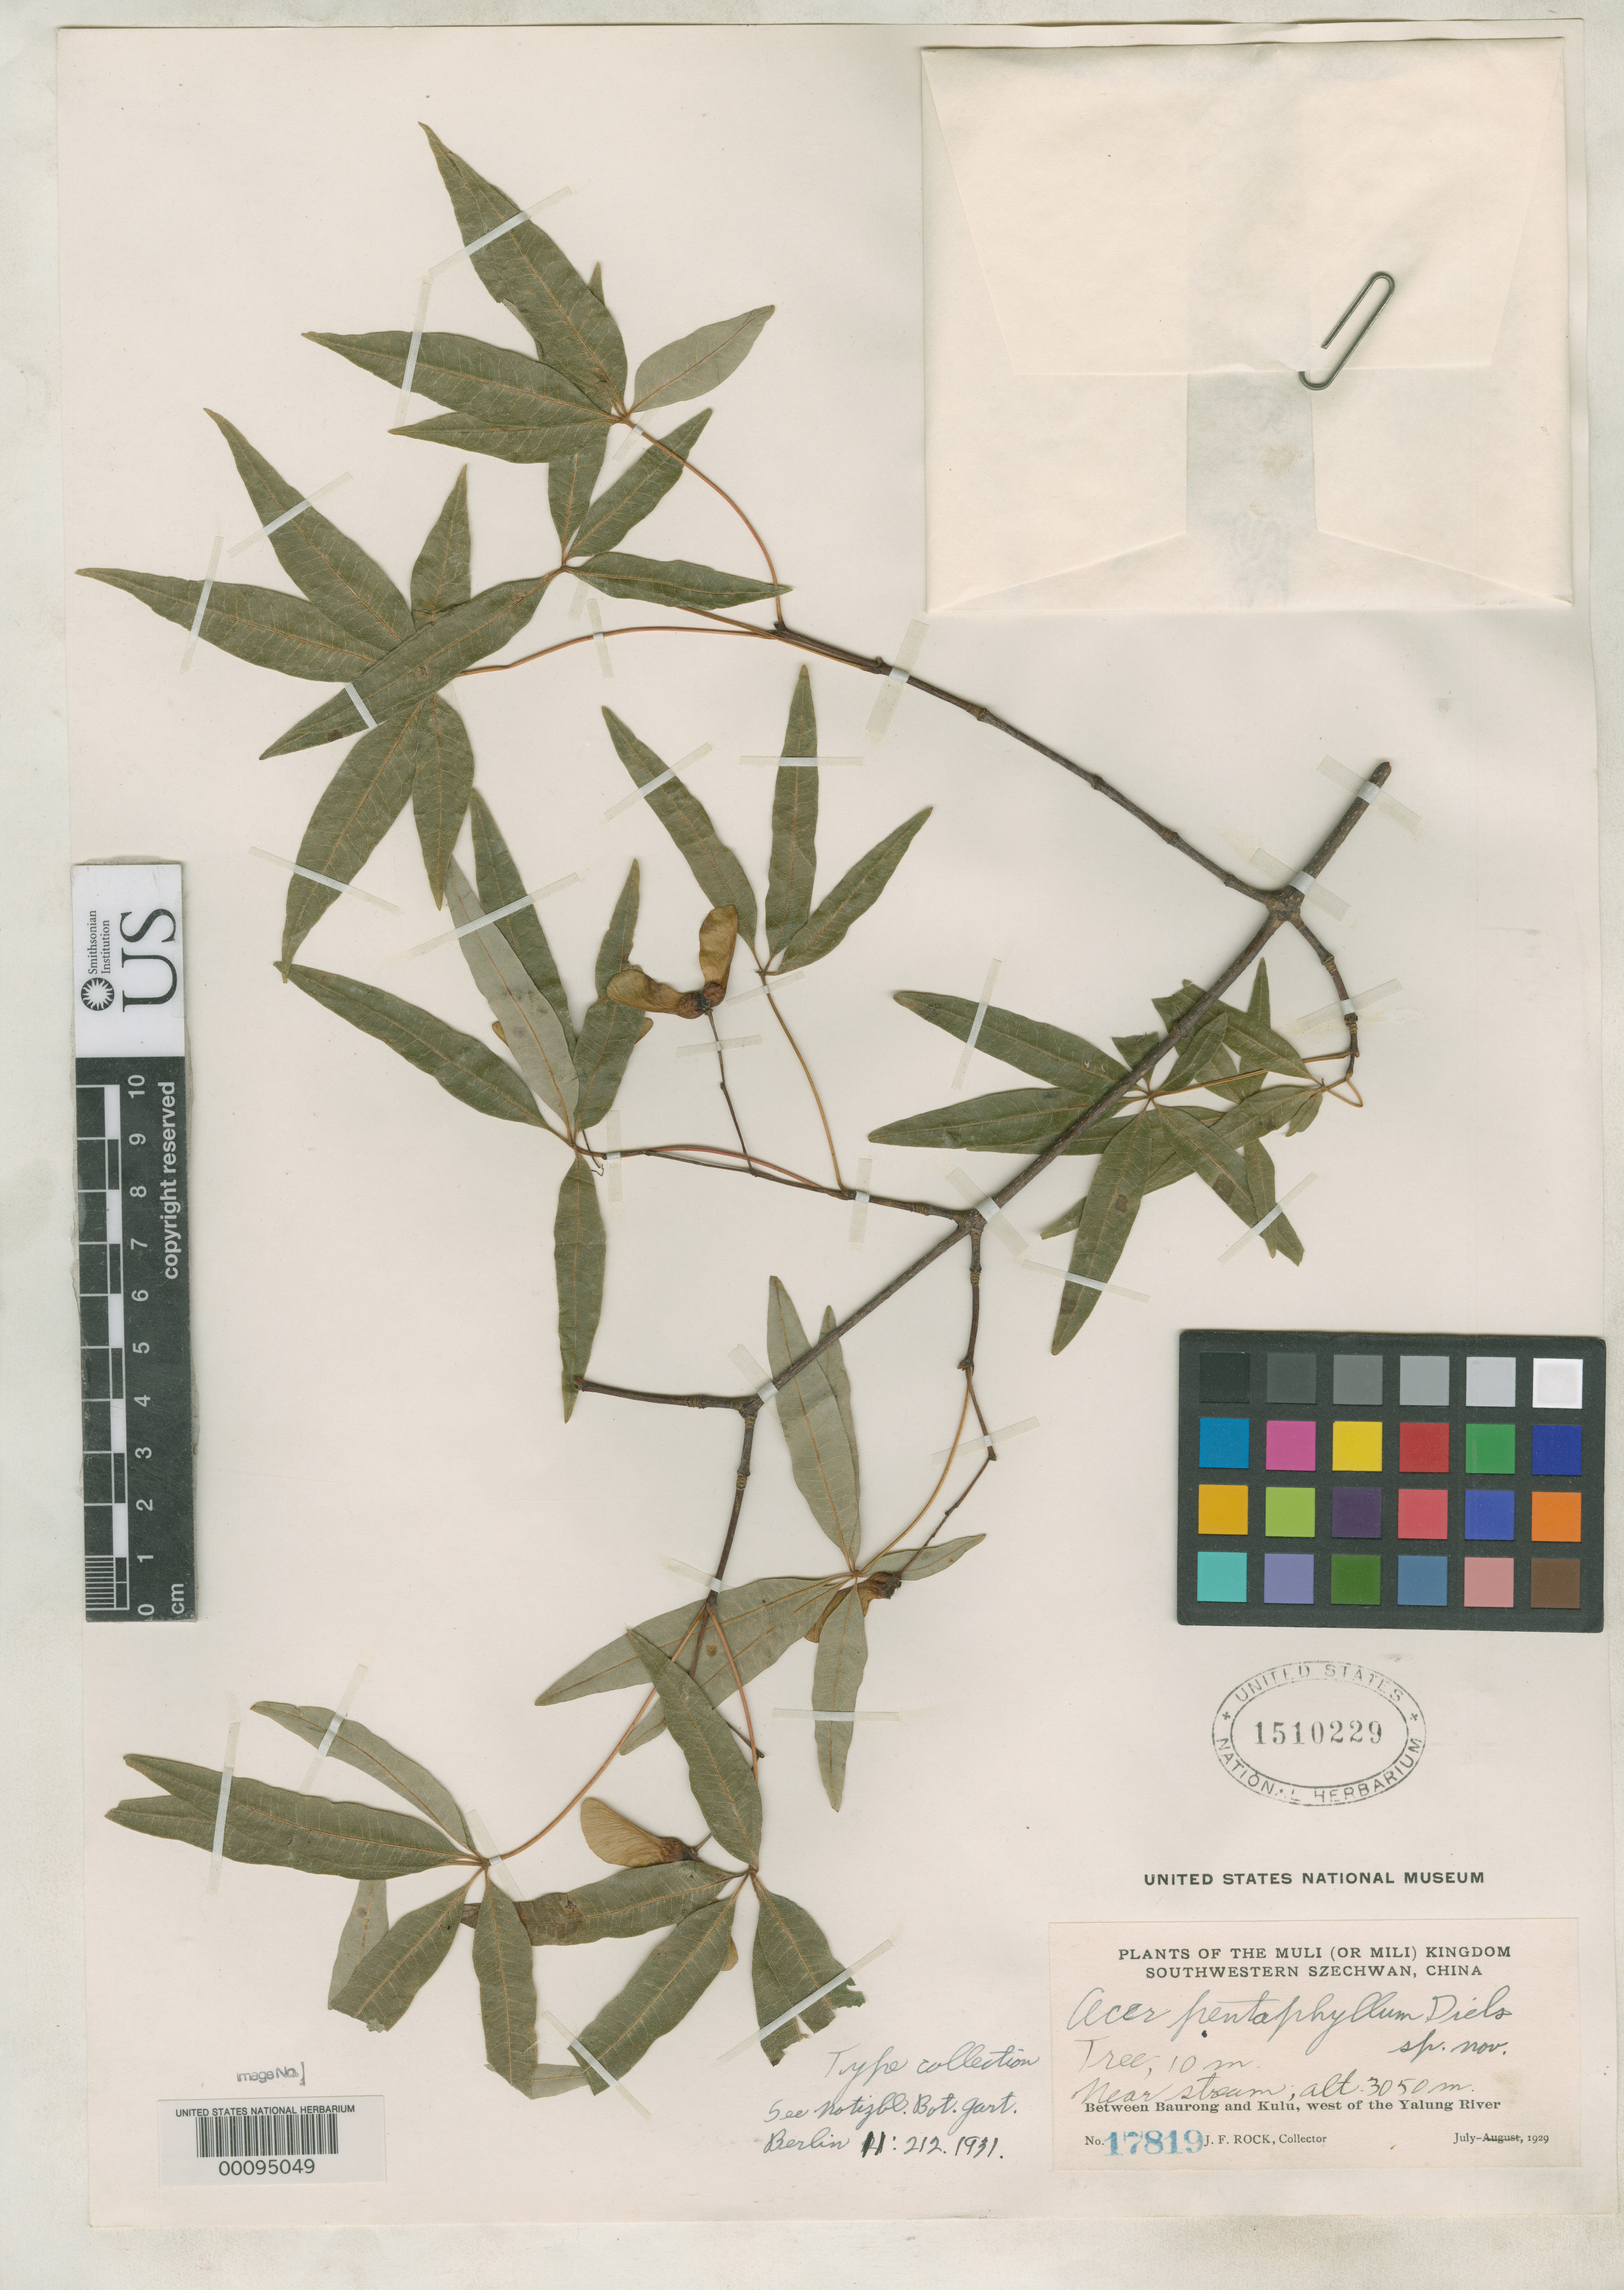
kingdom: Plantae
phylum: Tracheophyta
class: Magnoliopsida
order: Sapindales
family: Sapindaceae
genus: Acer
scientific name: Acer pentaphyllum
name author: Diels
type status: Isotype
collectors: J. F. Rock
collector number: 17819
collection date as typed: Jul 1929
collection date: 1929-07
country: China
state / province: Sichuan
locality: Muli.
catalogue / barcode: US 1510229